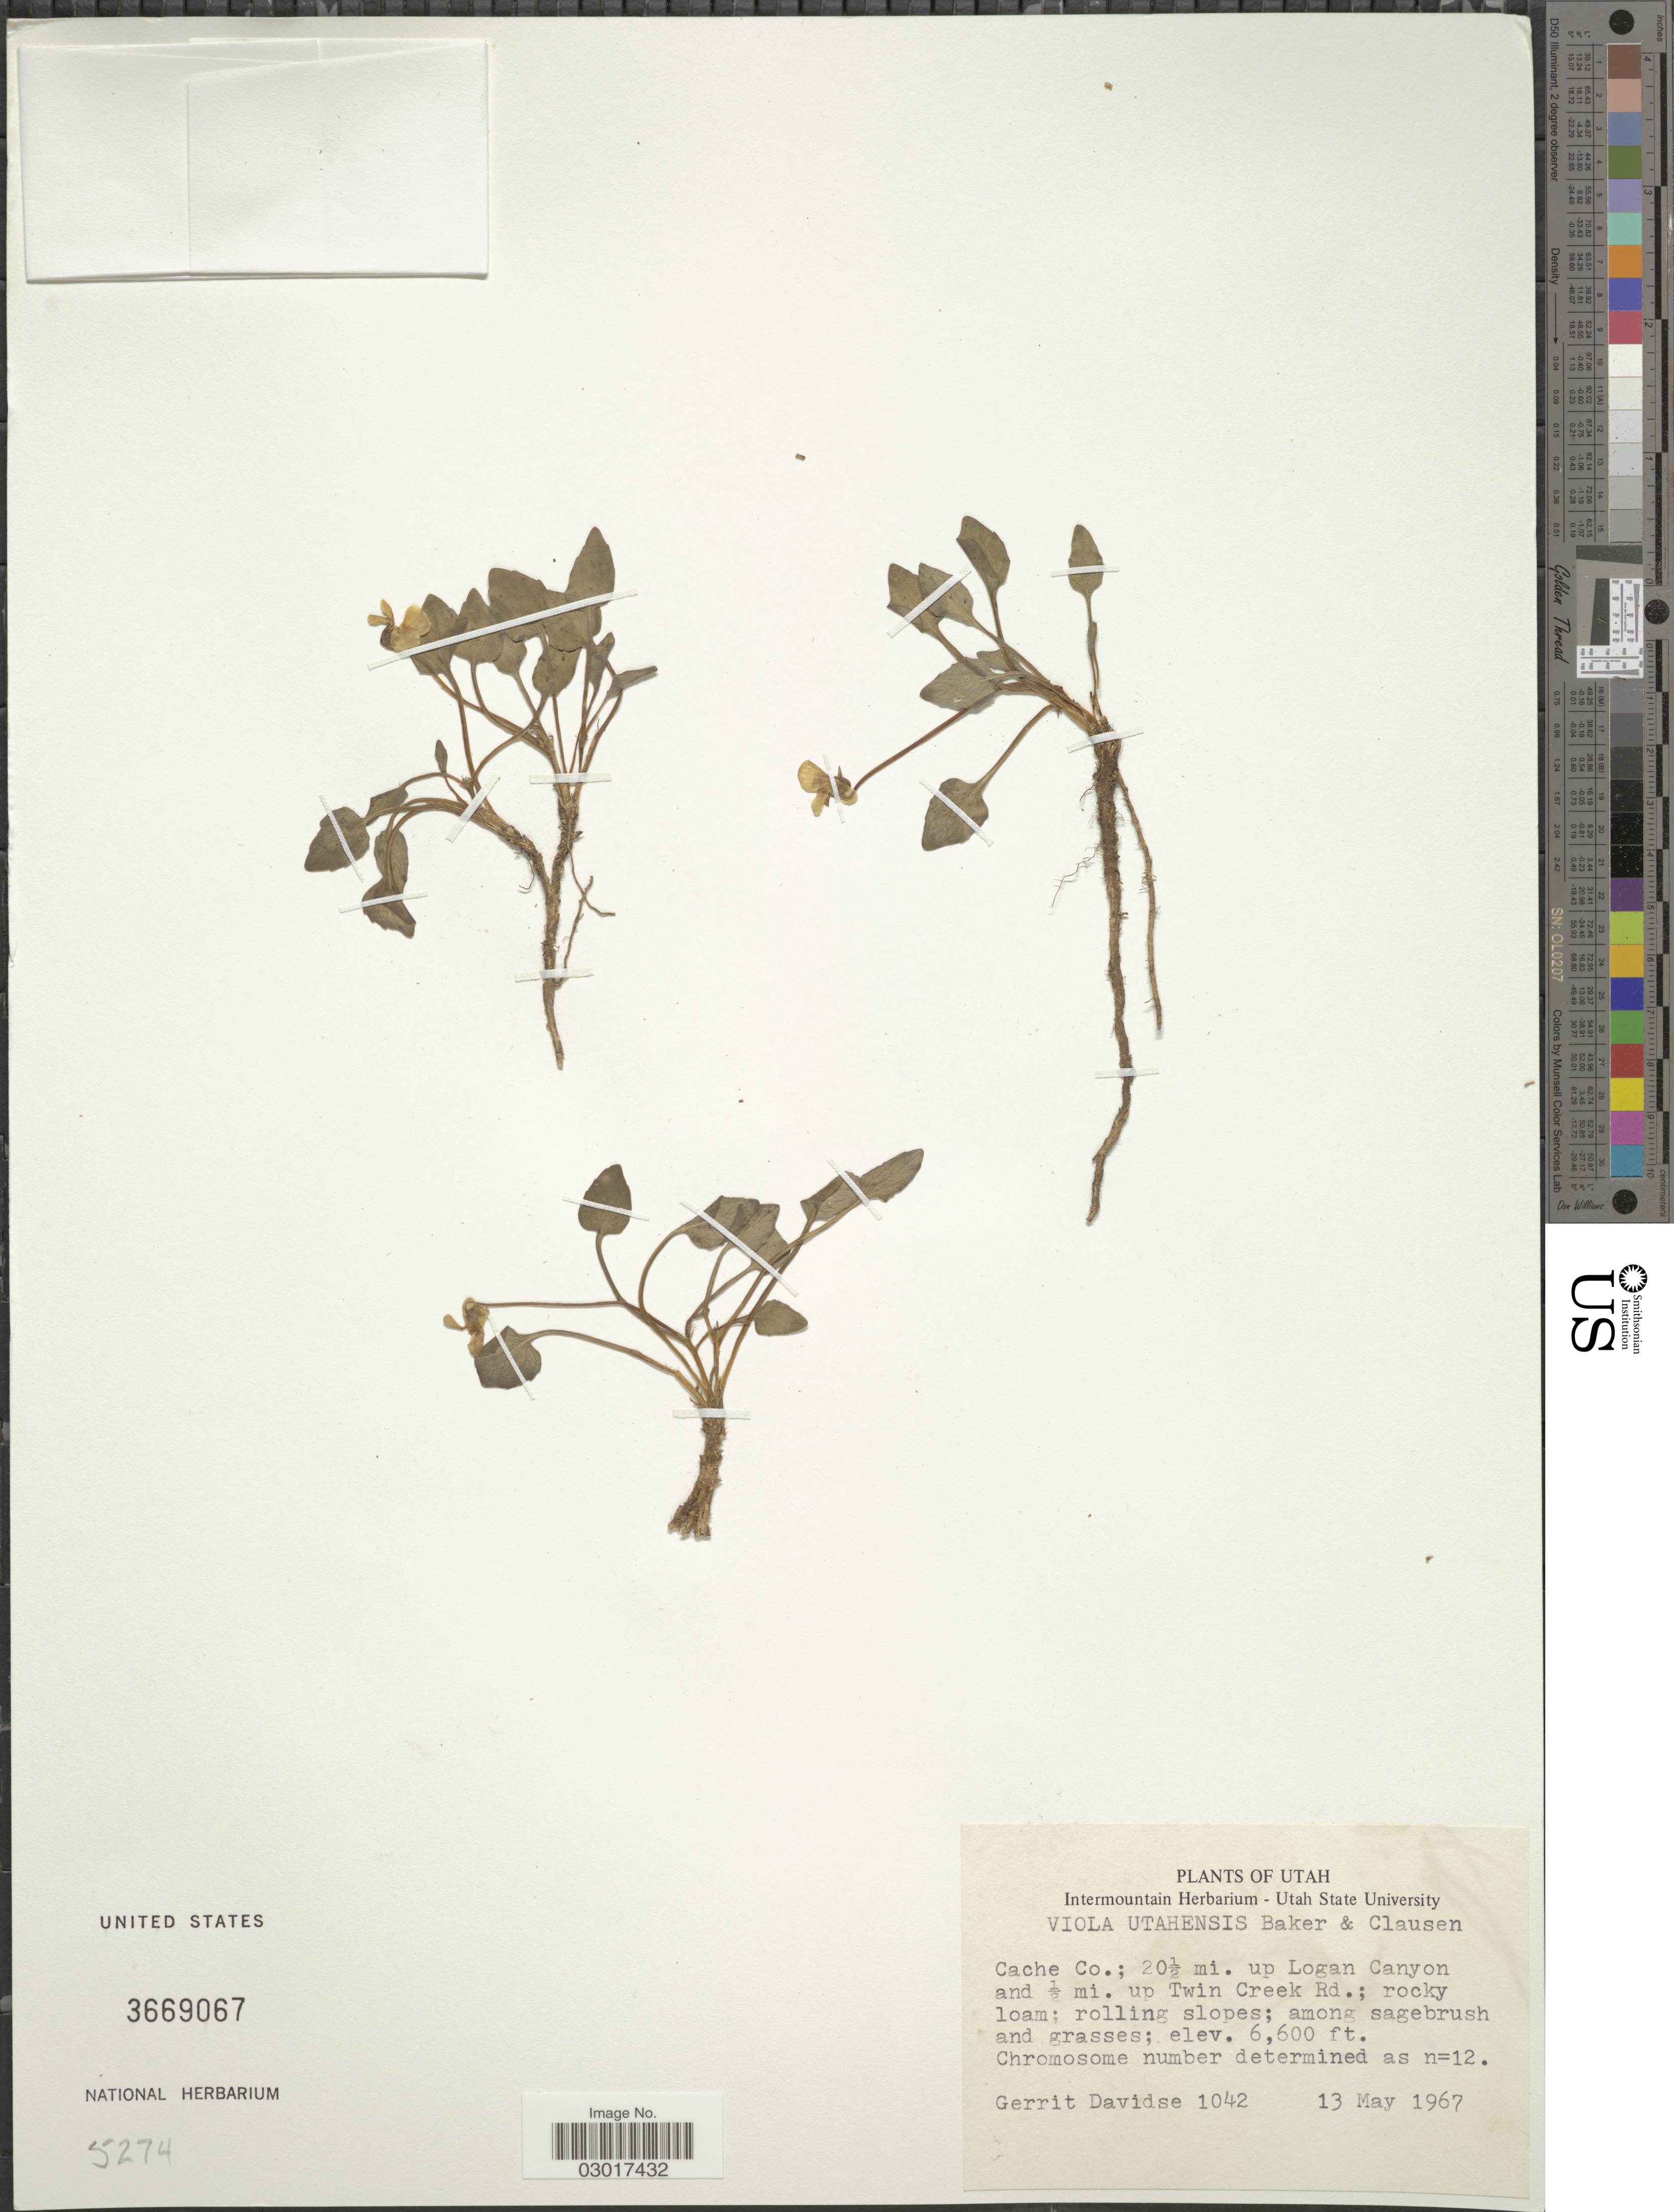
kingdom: Plantae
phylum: Tracheophyta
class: Magnoliopsida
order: Malpighiales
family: Violaceae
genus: Viola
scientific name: Viola utahensis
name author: M.S. Baker & J.C. Clausen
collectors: G. Davidse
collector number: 1042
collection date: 1967-05-13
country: United States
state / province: Utah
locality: Cache Co.; 20½ mi. up Logan Canyon and ½ mi. up Twin Creek Rd.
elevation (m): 2012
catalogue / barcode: US 3669067